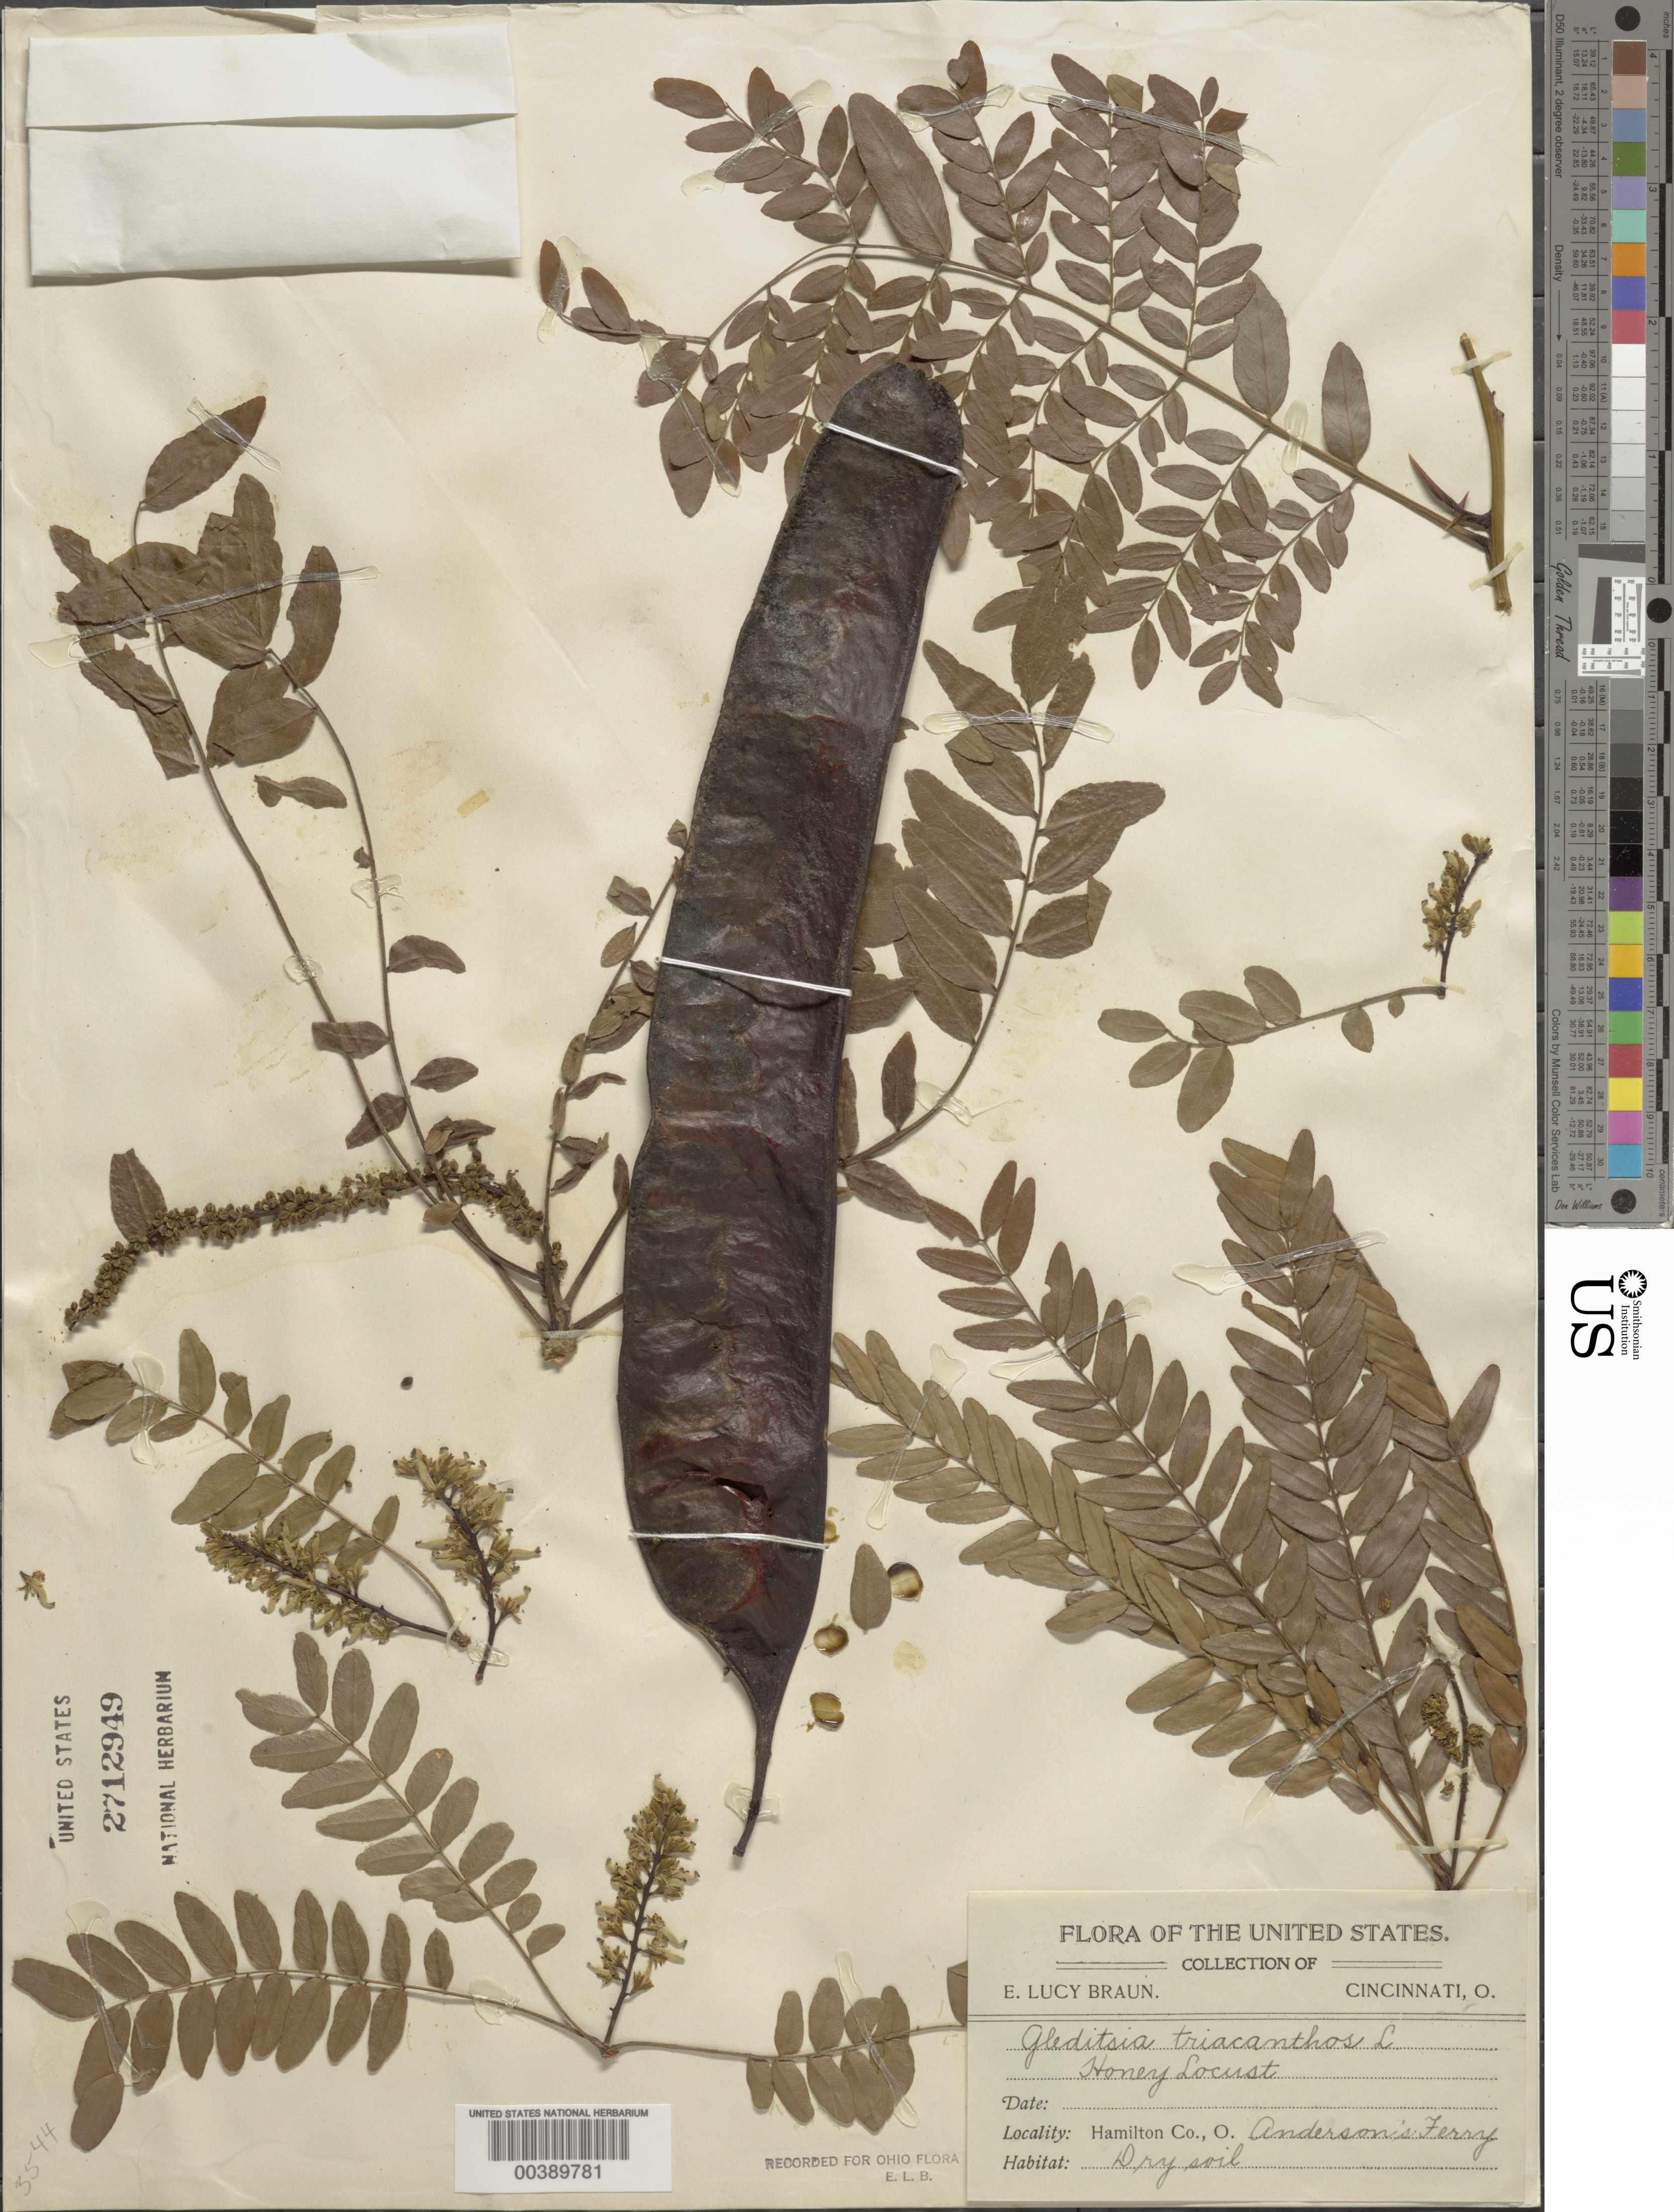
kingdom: Plantae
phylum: Tracheophyta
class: Magnoliopsida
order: Fabales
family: Fabaceae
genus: Gleditsia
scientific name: Gleditsia triacanthos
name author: L.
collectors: E. L. Braun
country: United States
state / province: Ohio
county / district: Hamilton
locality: Anderson's ferry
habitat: Dry soil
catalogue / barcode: US 2712949